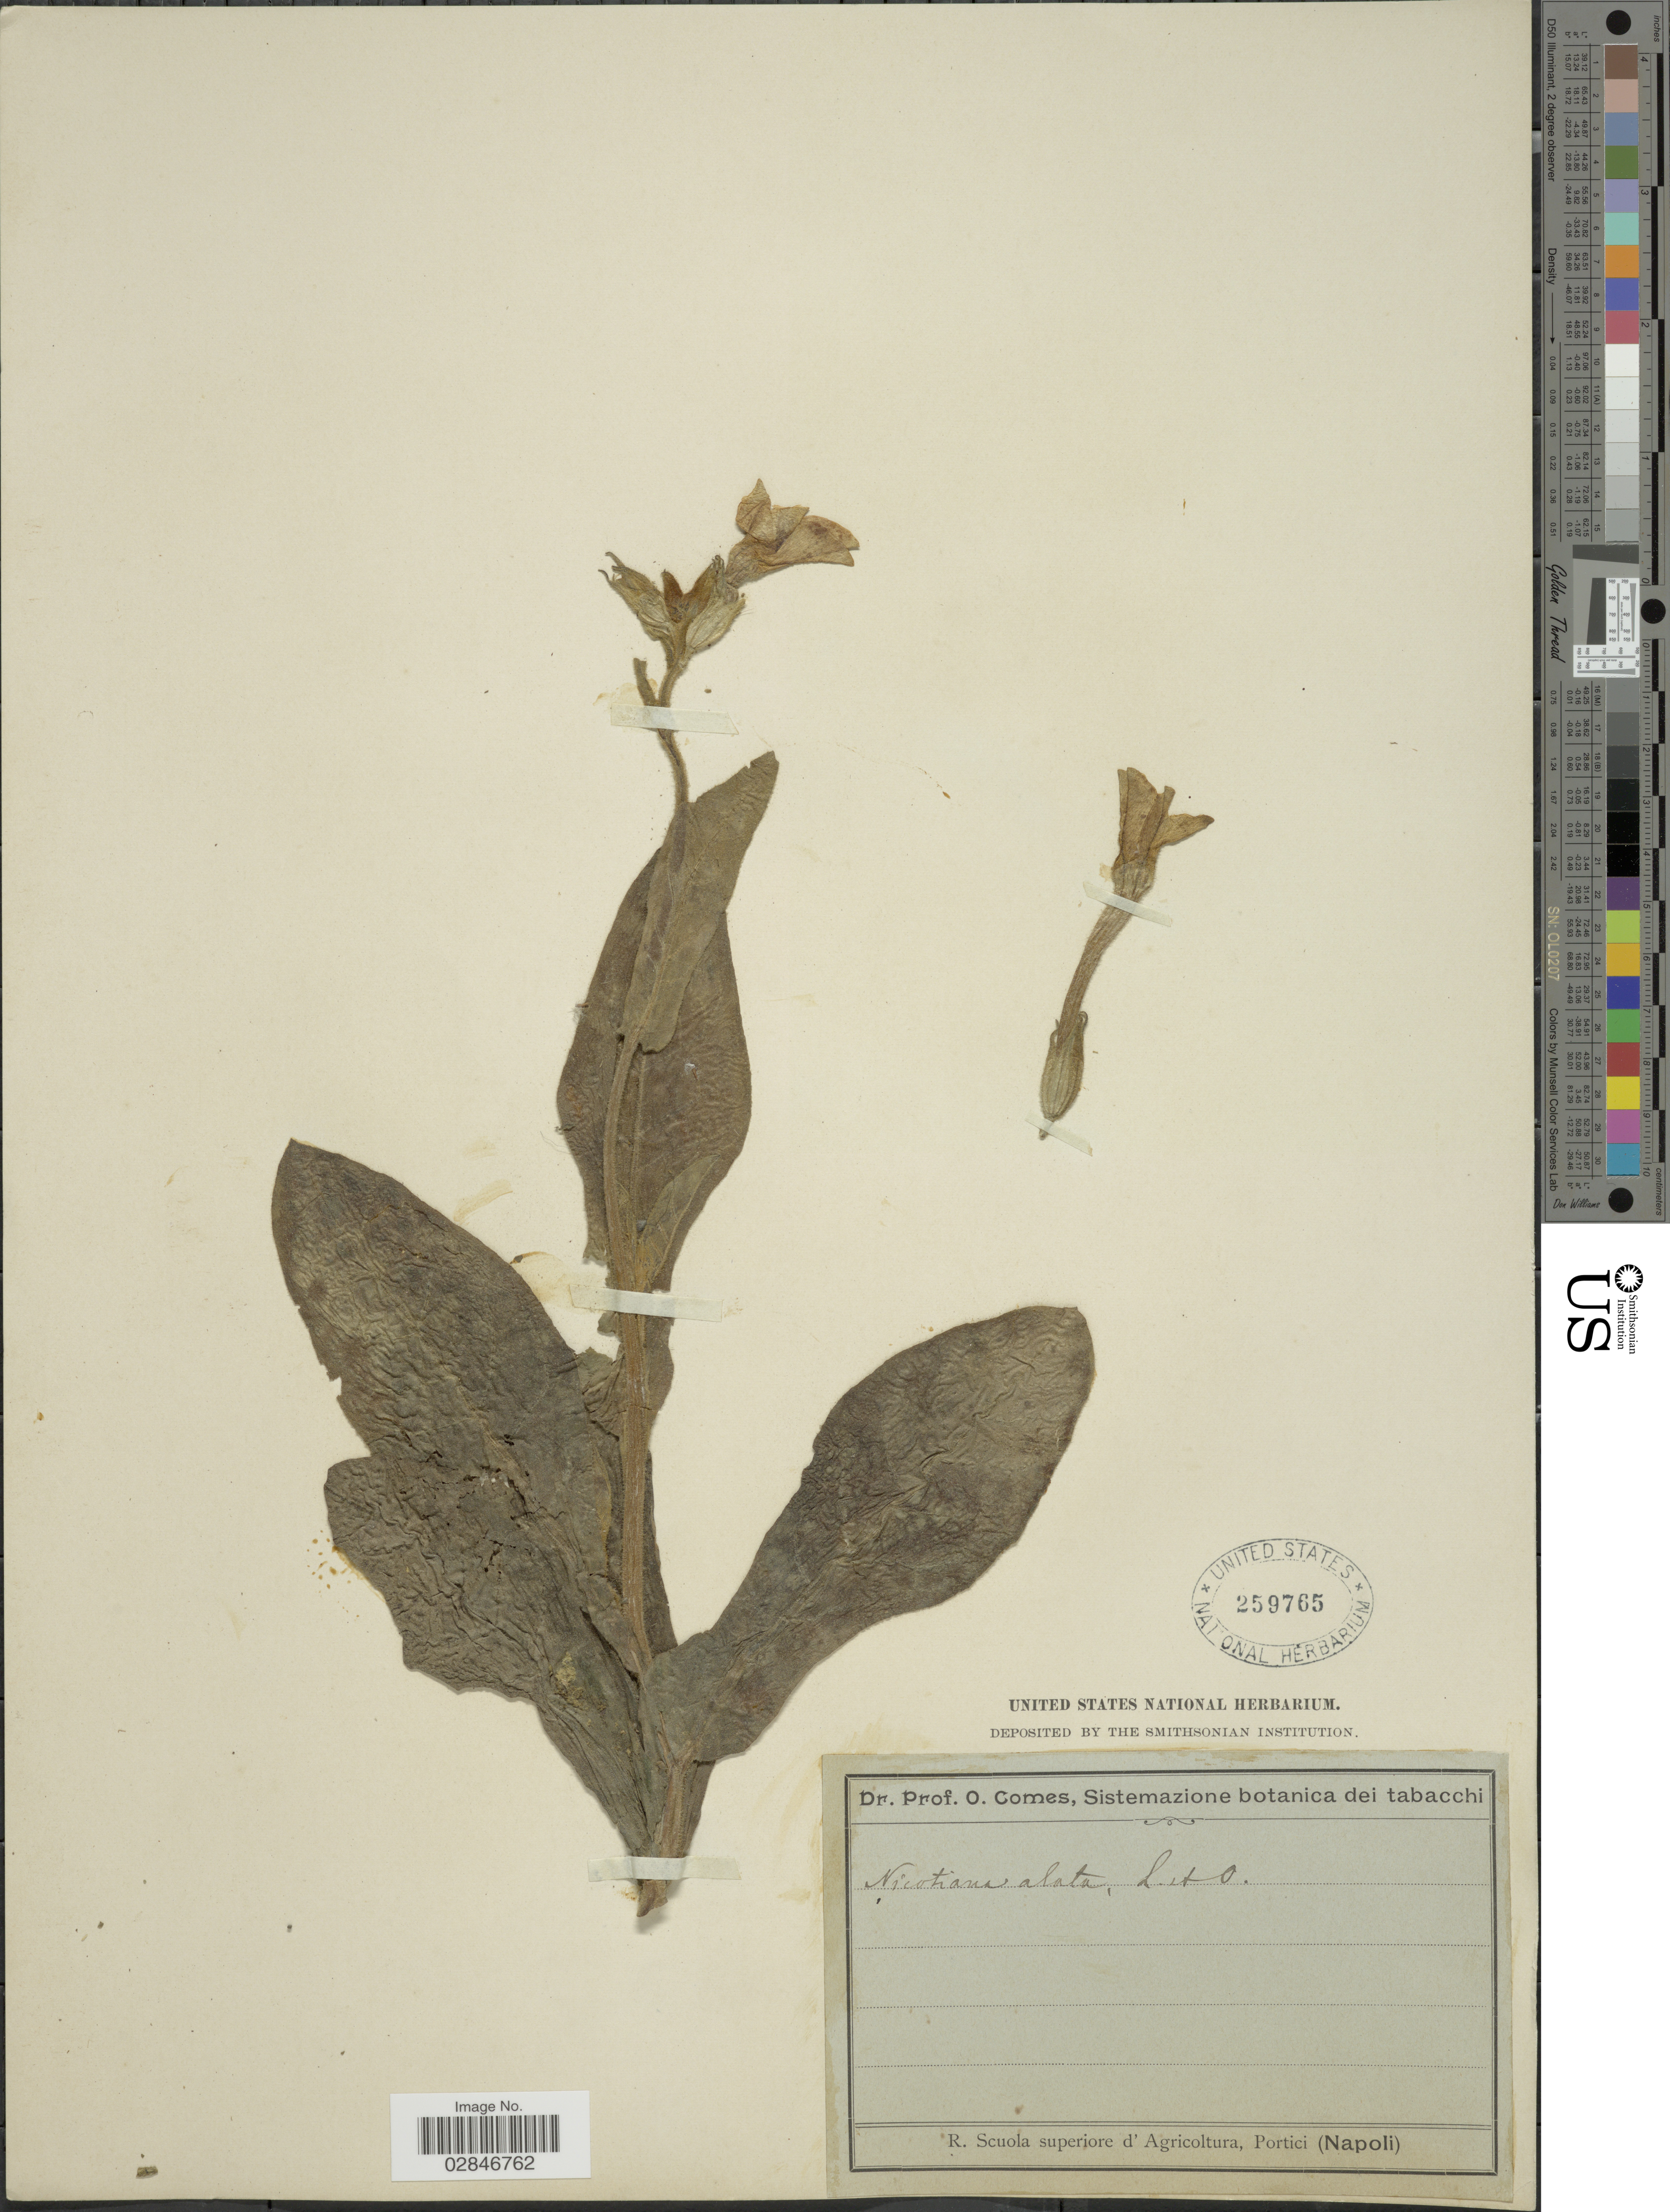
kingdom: Plantae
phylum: Tracheophyta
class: Magnoliopsida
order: Solanales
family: Solanaceae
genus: Nicotiana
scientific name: Nicotiana alata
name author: Link & Otto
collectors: O. Comes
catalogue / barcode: US 259765